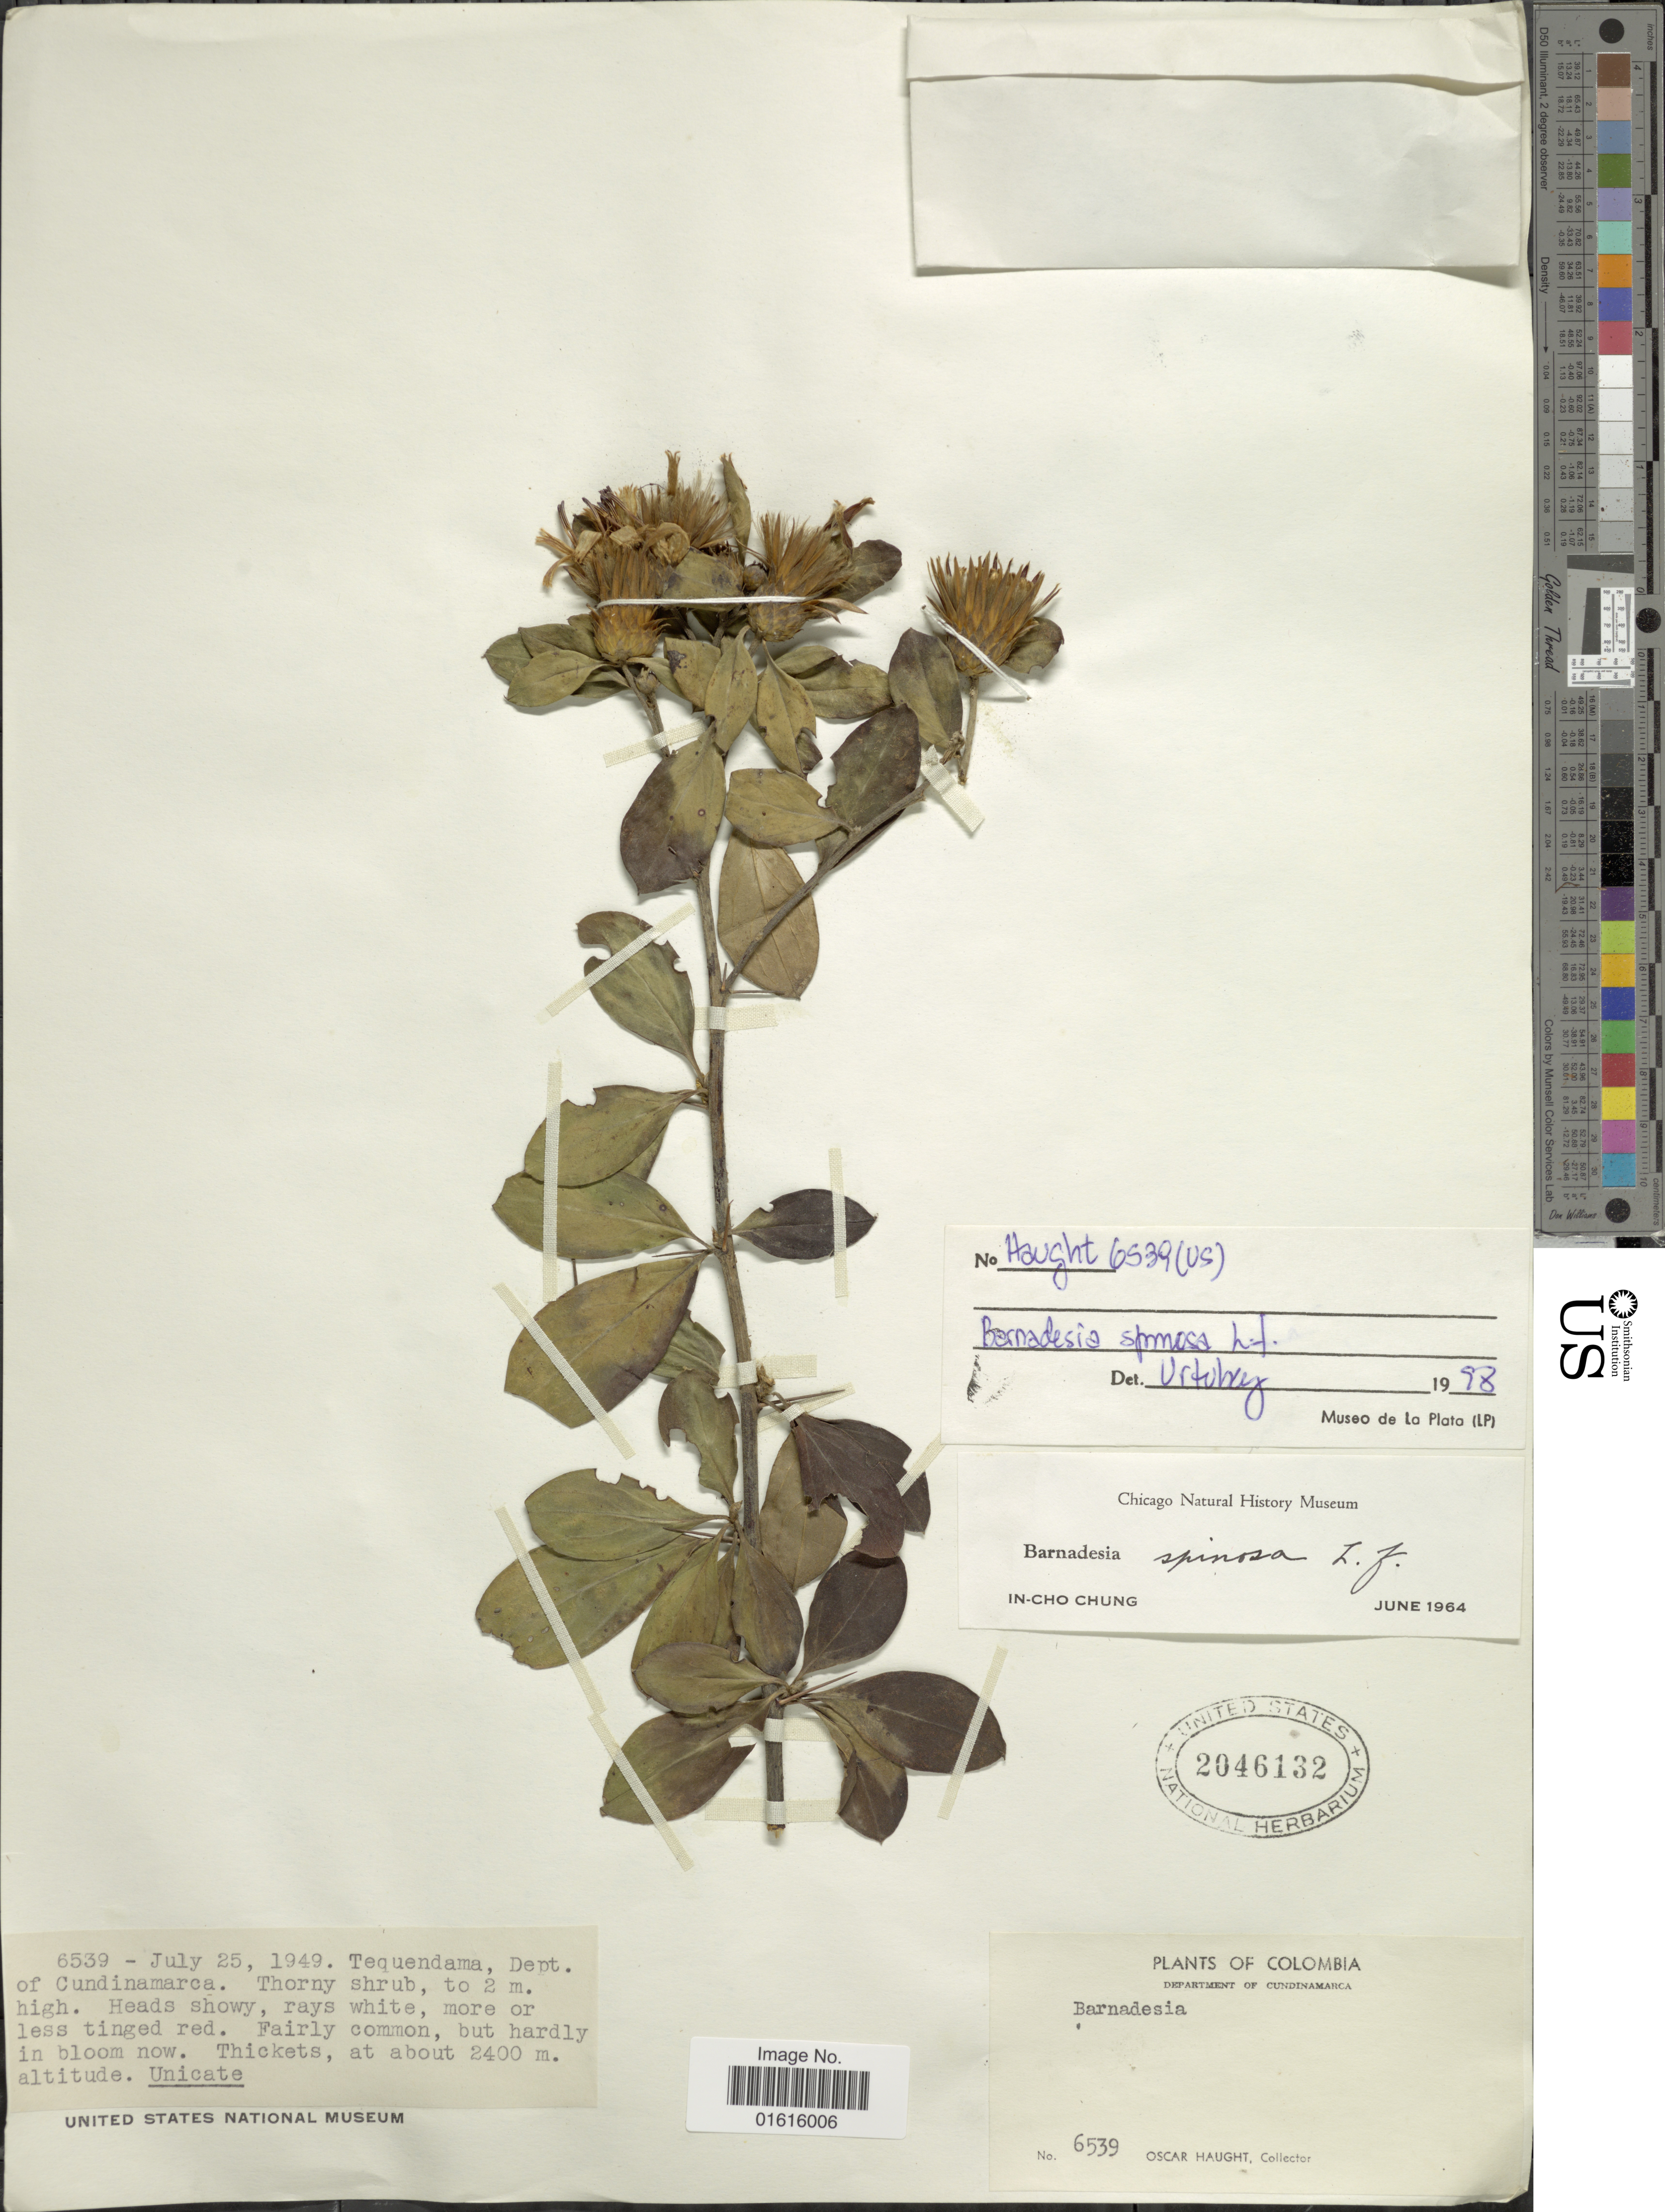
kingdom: Plantae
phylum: Tracheophyta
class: Magnoliopsida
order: Asterales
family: Asteraceae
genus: Barnadesia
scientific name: Barnadesia spinosa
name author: L. f.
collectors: O. L. Haught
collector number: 6539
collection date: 1949-07-25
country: Colombia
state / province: Cundinamarca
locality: Tequendama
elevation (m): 2400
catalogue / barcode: US 2046132